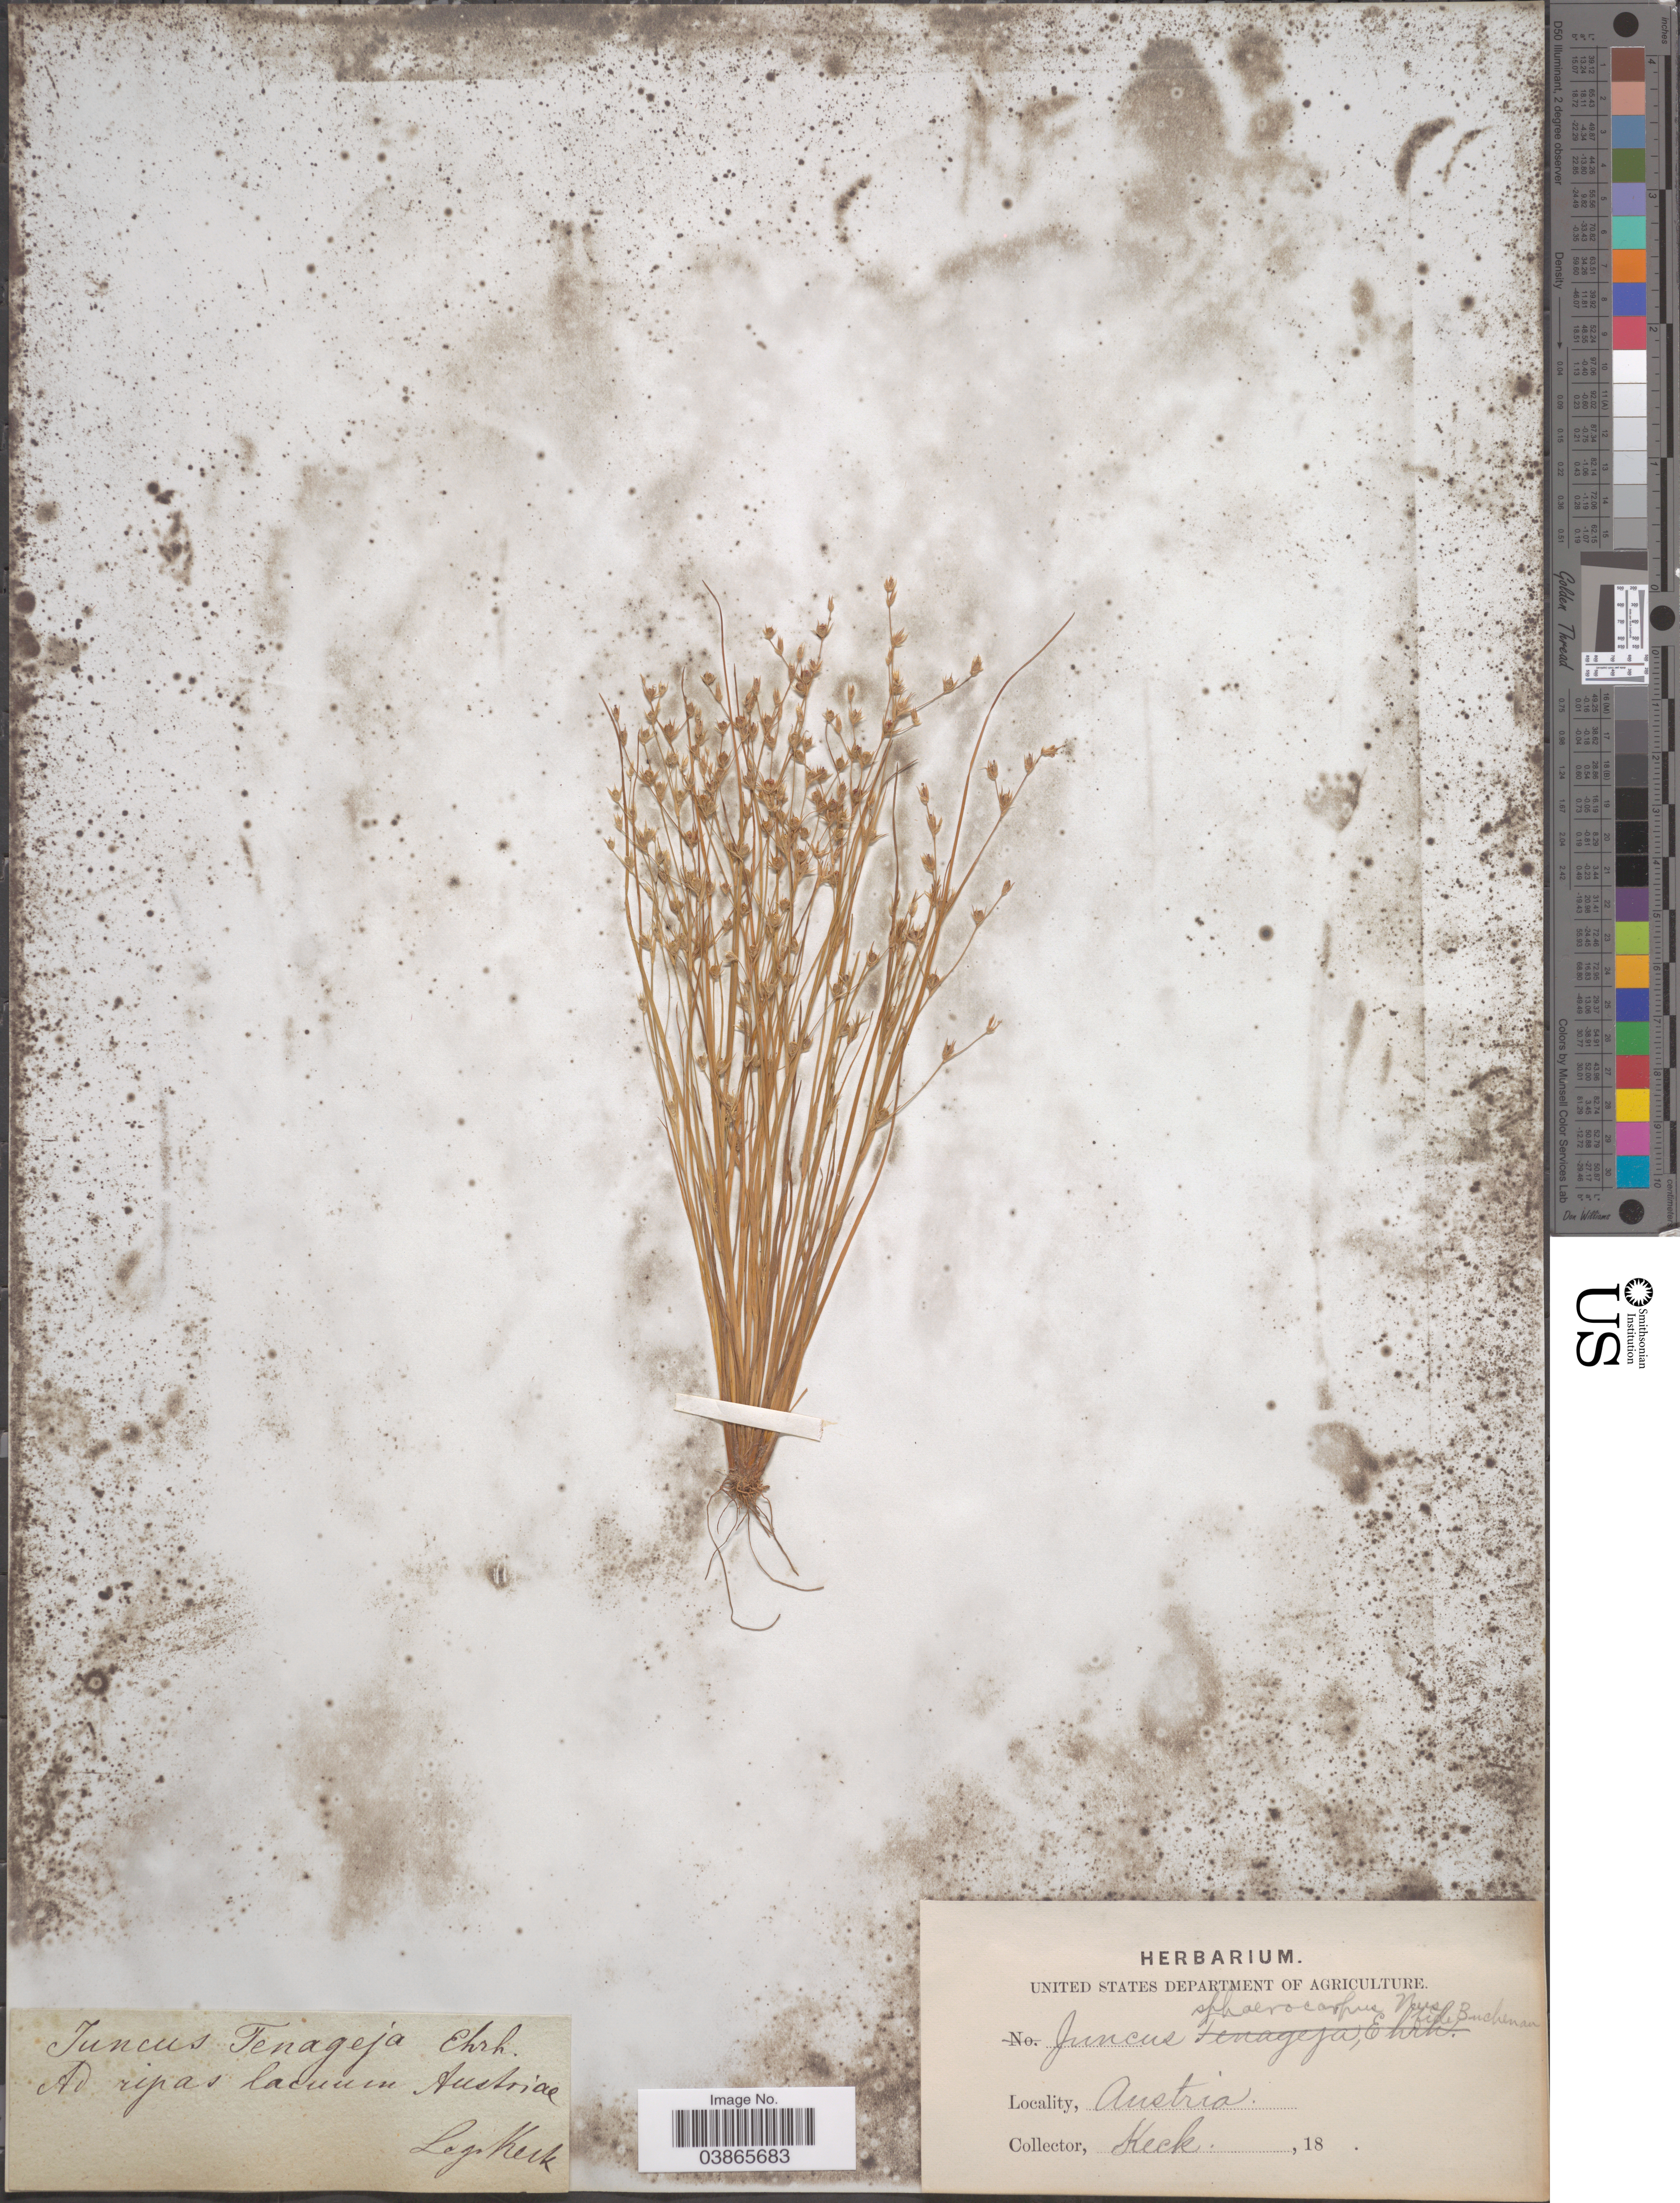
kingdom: Plantae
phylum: Tracheophyta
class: Liliopsida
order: Poales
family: Juncaceae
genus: Juncus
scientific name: Juncus sphaerocarpus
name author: Nees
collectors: -- Keck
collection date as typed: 18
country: Austria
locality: Ad ripas lacuum.